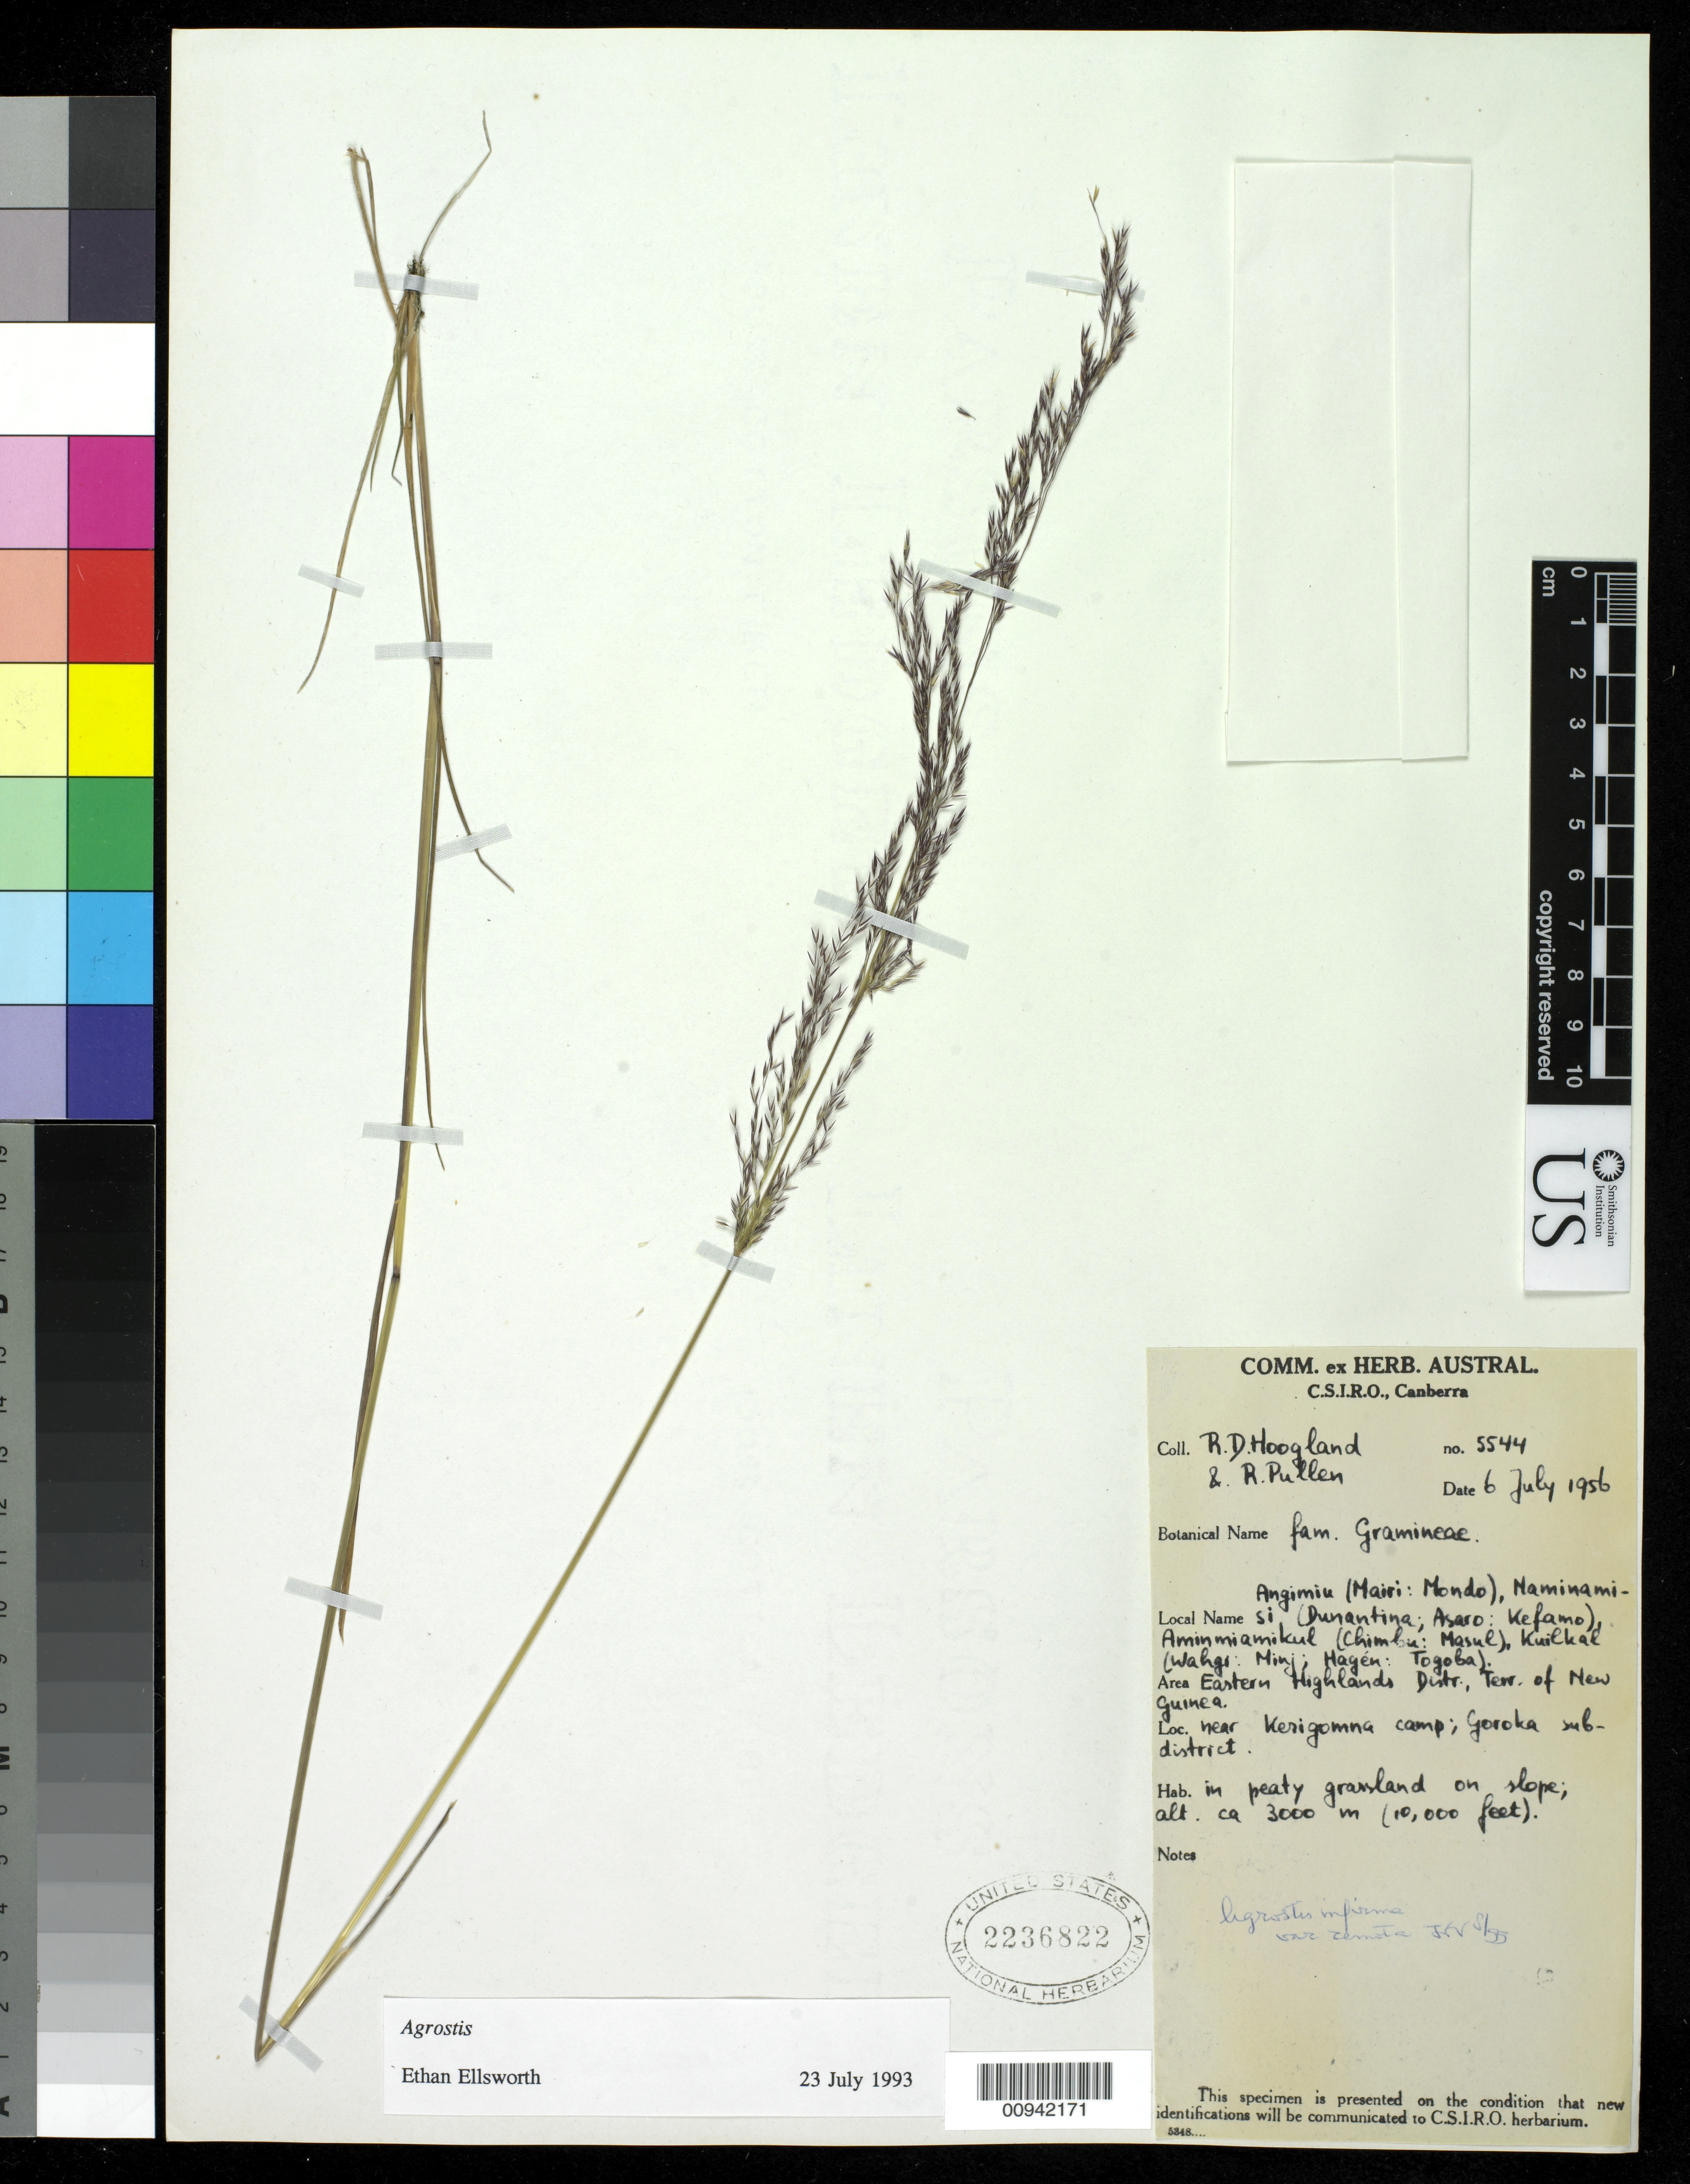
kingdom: Plantae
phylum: Tracheophyta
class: Liliopsida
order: Poales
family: Poaceae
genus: Agrostis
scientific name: Agrostis infirma var. remota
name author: (Büse) Veldkamp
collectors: R. D. Hoogland & R. Pullen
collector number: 5544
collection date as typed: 06 Jul 1956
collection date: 1956-07-06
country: Papua New Guinea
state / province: Eastern Highlands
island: New Guinea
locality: near Kerigomna camp; Goroka subdistrict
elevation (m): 3000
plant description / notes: (Mairi: Mondo), (Dunantina; Asaro: Kefamo), (Chimbu: Masul), (Wahgo:Minj; Hagen: Togoba)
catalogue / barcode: US 2236822